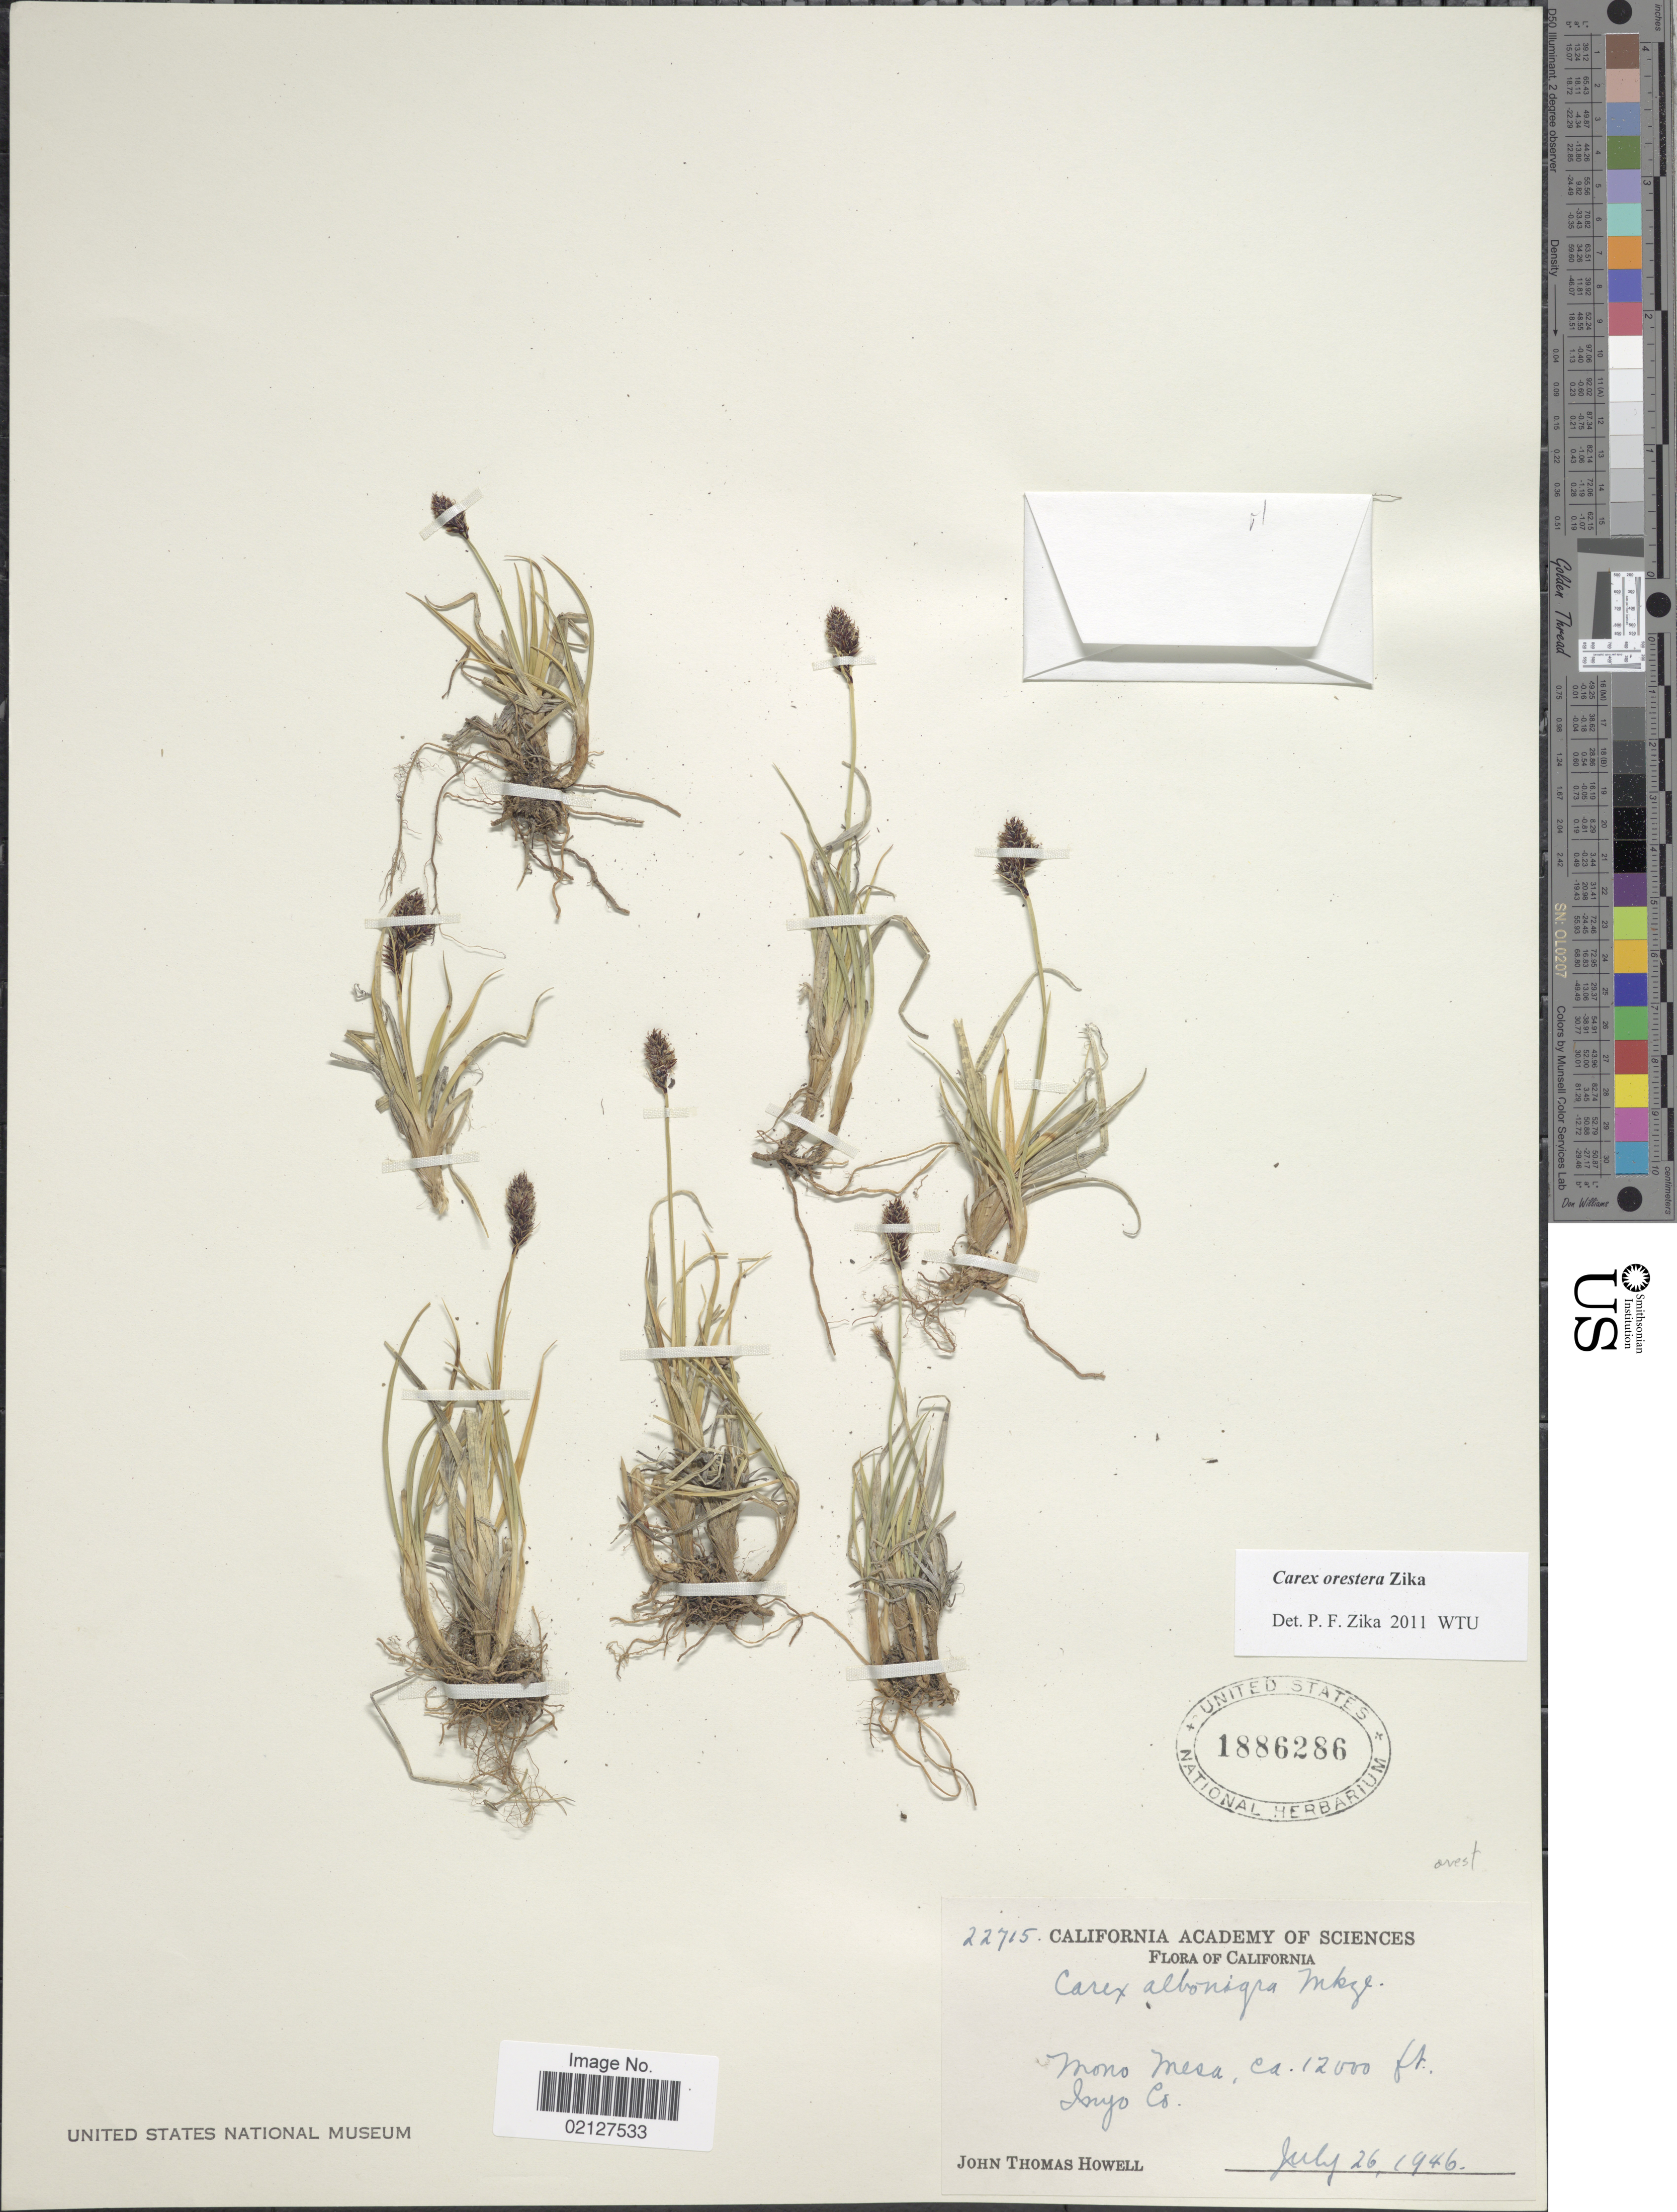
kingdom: Plantae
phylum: Tracheophyta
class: Liliopsida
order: Poales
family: Cyperaceae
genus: Carex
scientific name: Carex orestera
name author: Zika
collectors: J. T. Howell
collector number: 22715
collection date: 1946-07-26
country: United States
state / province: California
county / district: Inyo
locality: Mono Mesa, Inyo Co.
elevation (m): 3658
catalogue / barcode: US 1886286